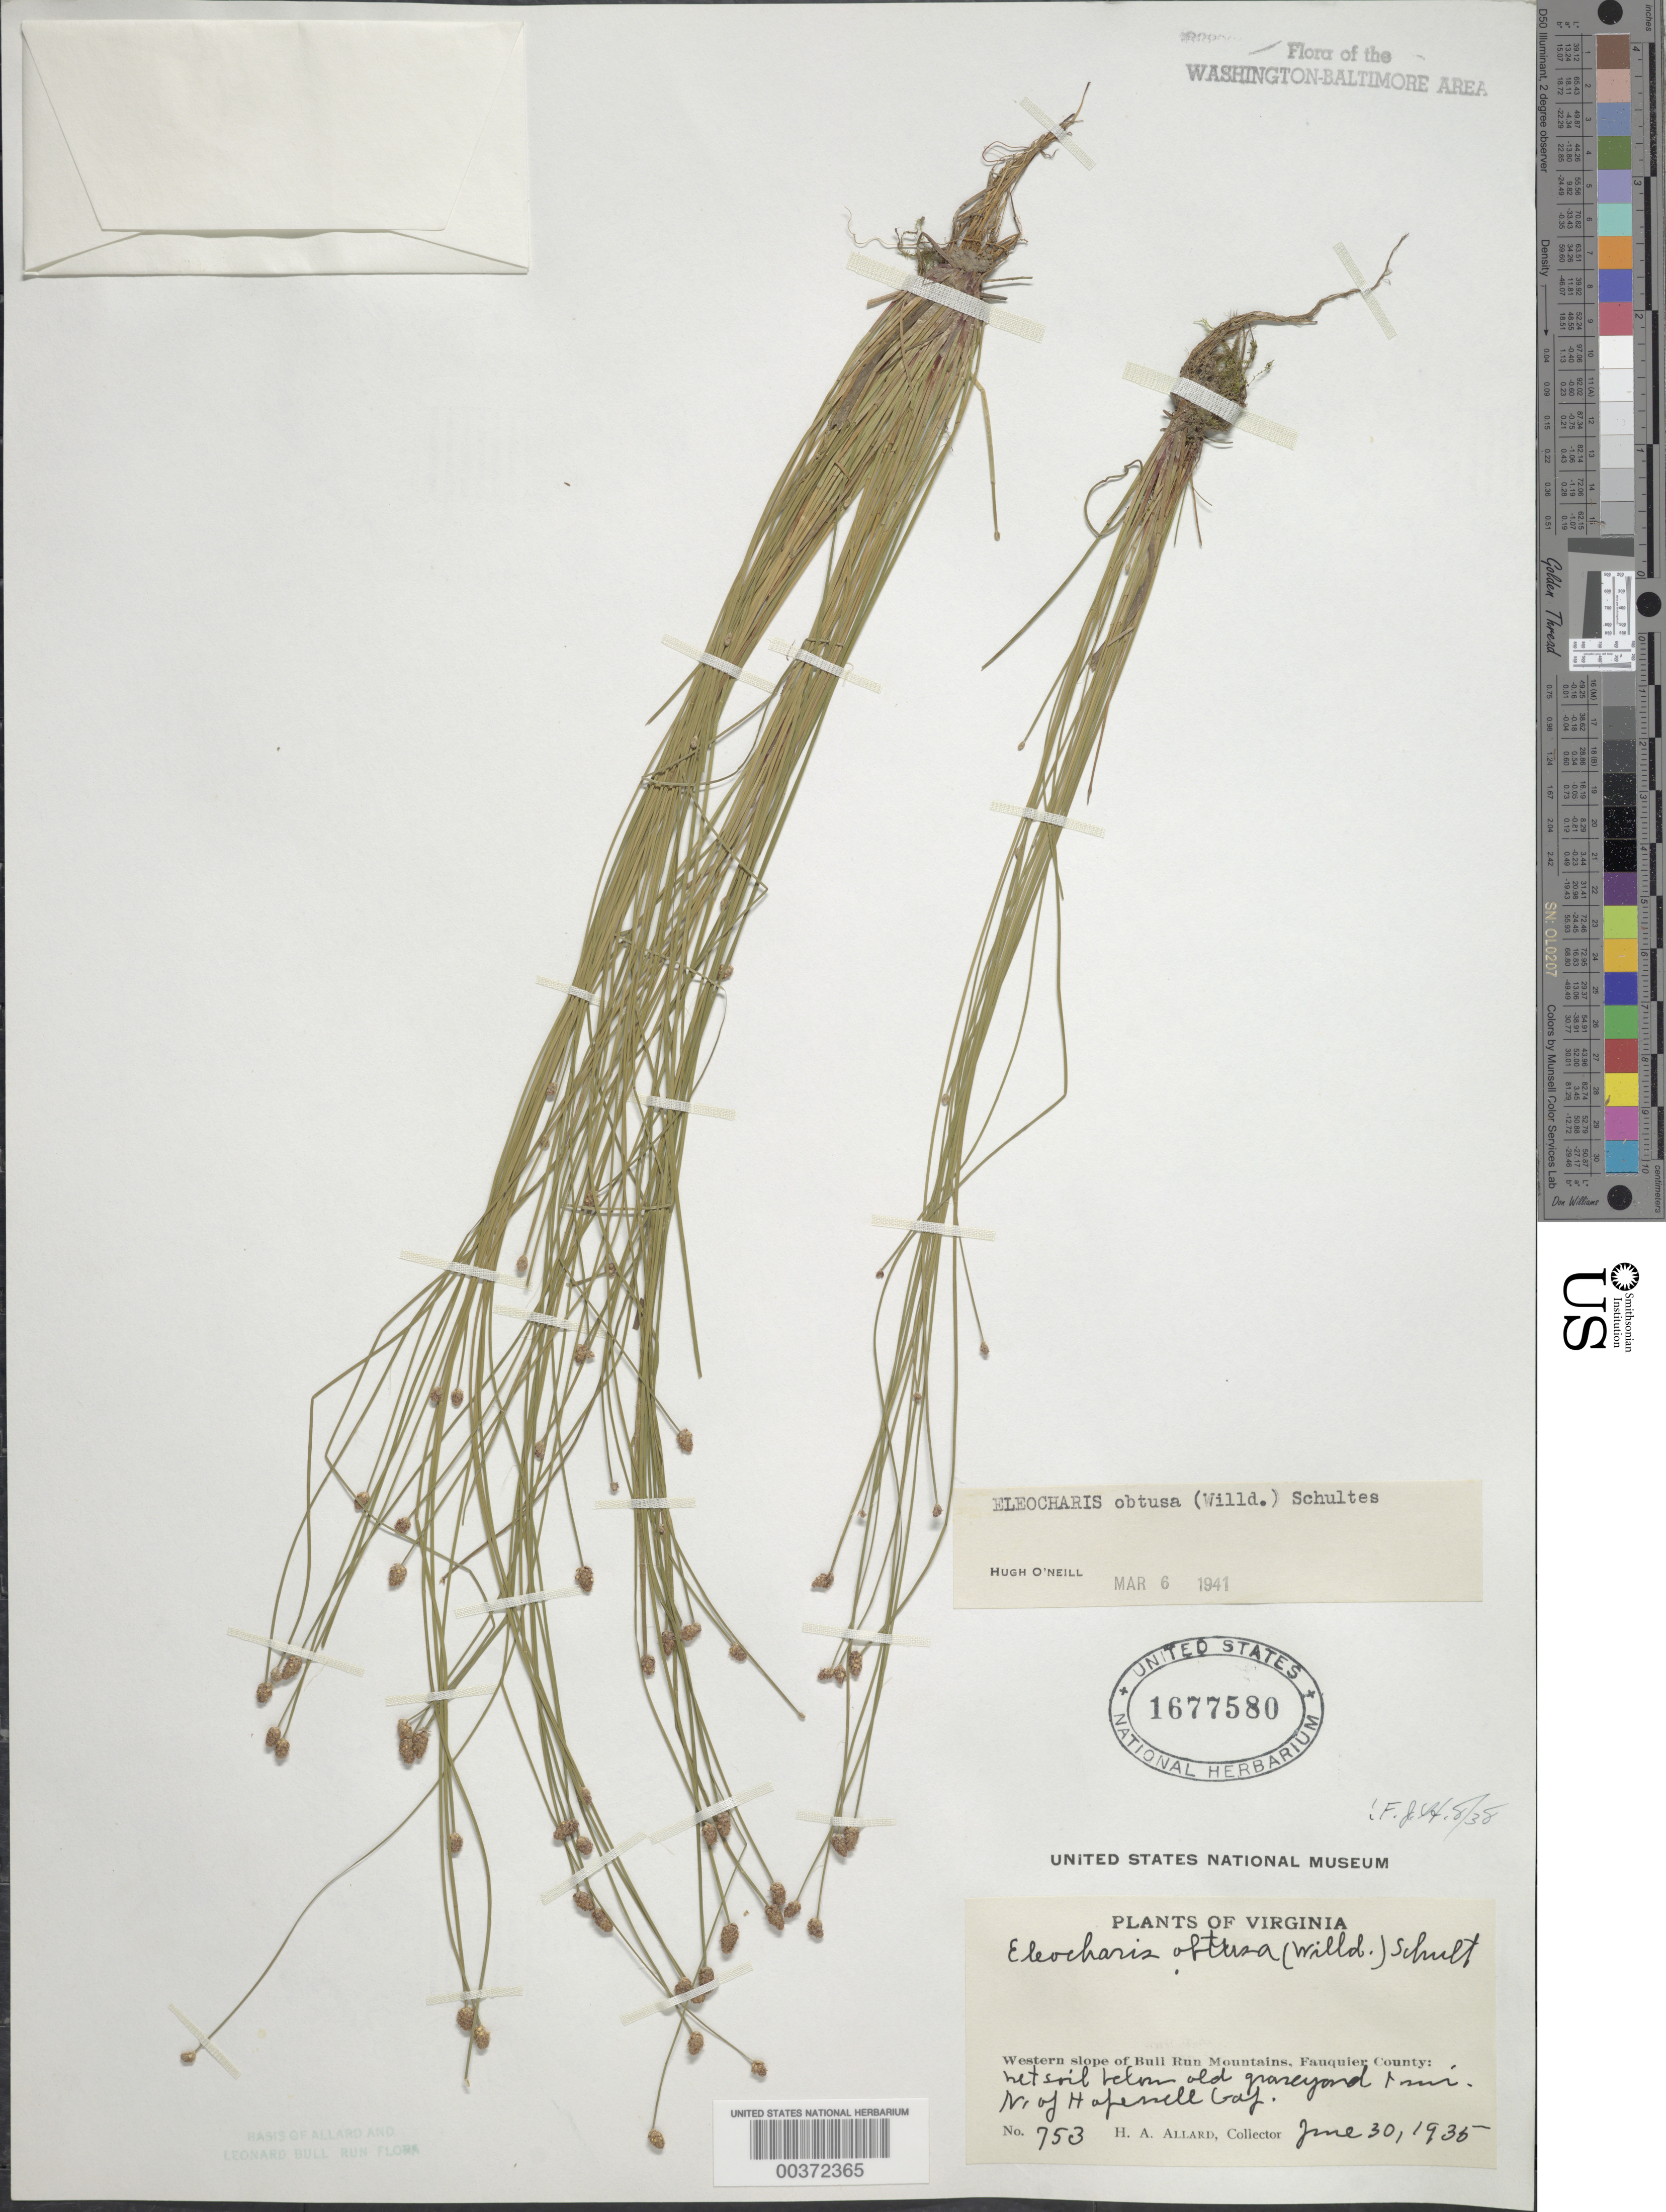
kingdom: Plantae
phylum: Tracheophyta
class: Liliopsida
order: Poales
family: Cyperaceae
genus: Eleocharis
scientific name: Eleocharis obtusa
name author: (Willd.) Schult.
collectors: H. A. Allard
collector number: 753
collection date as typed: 30 Jun 1935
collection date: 1935-06-30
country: United States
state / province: Virginia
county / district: Fauquier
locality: N of Hopewell Gap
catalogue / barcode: US 1677580